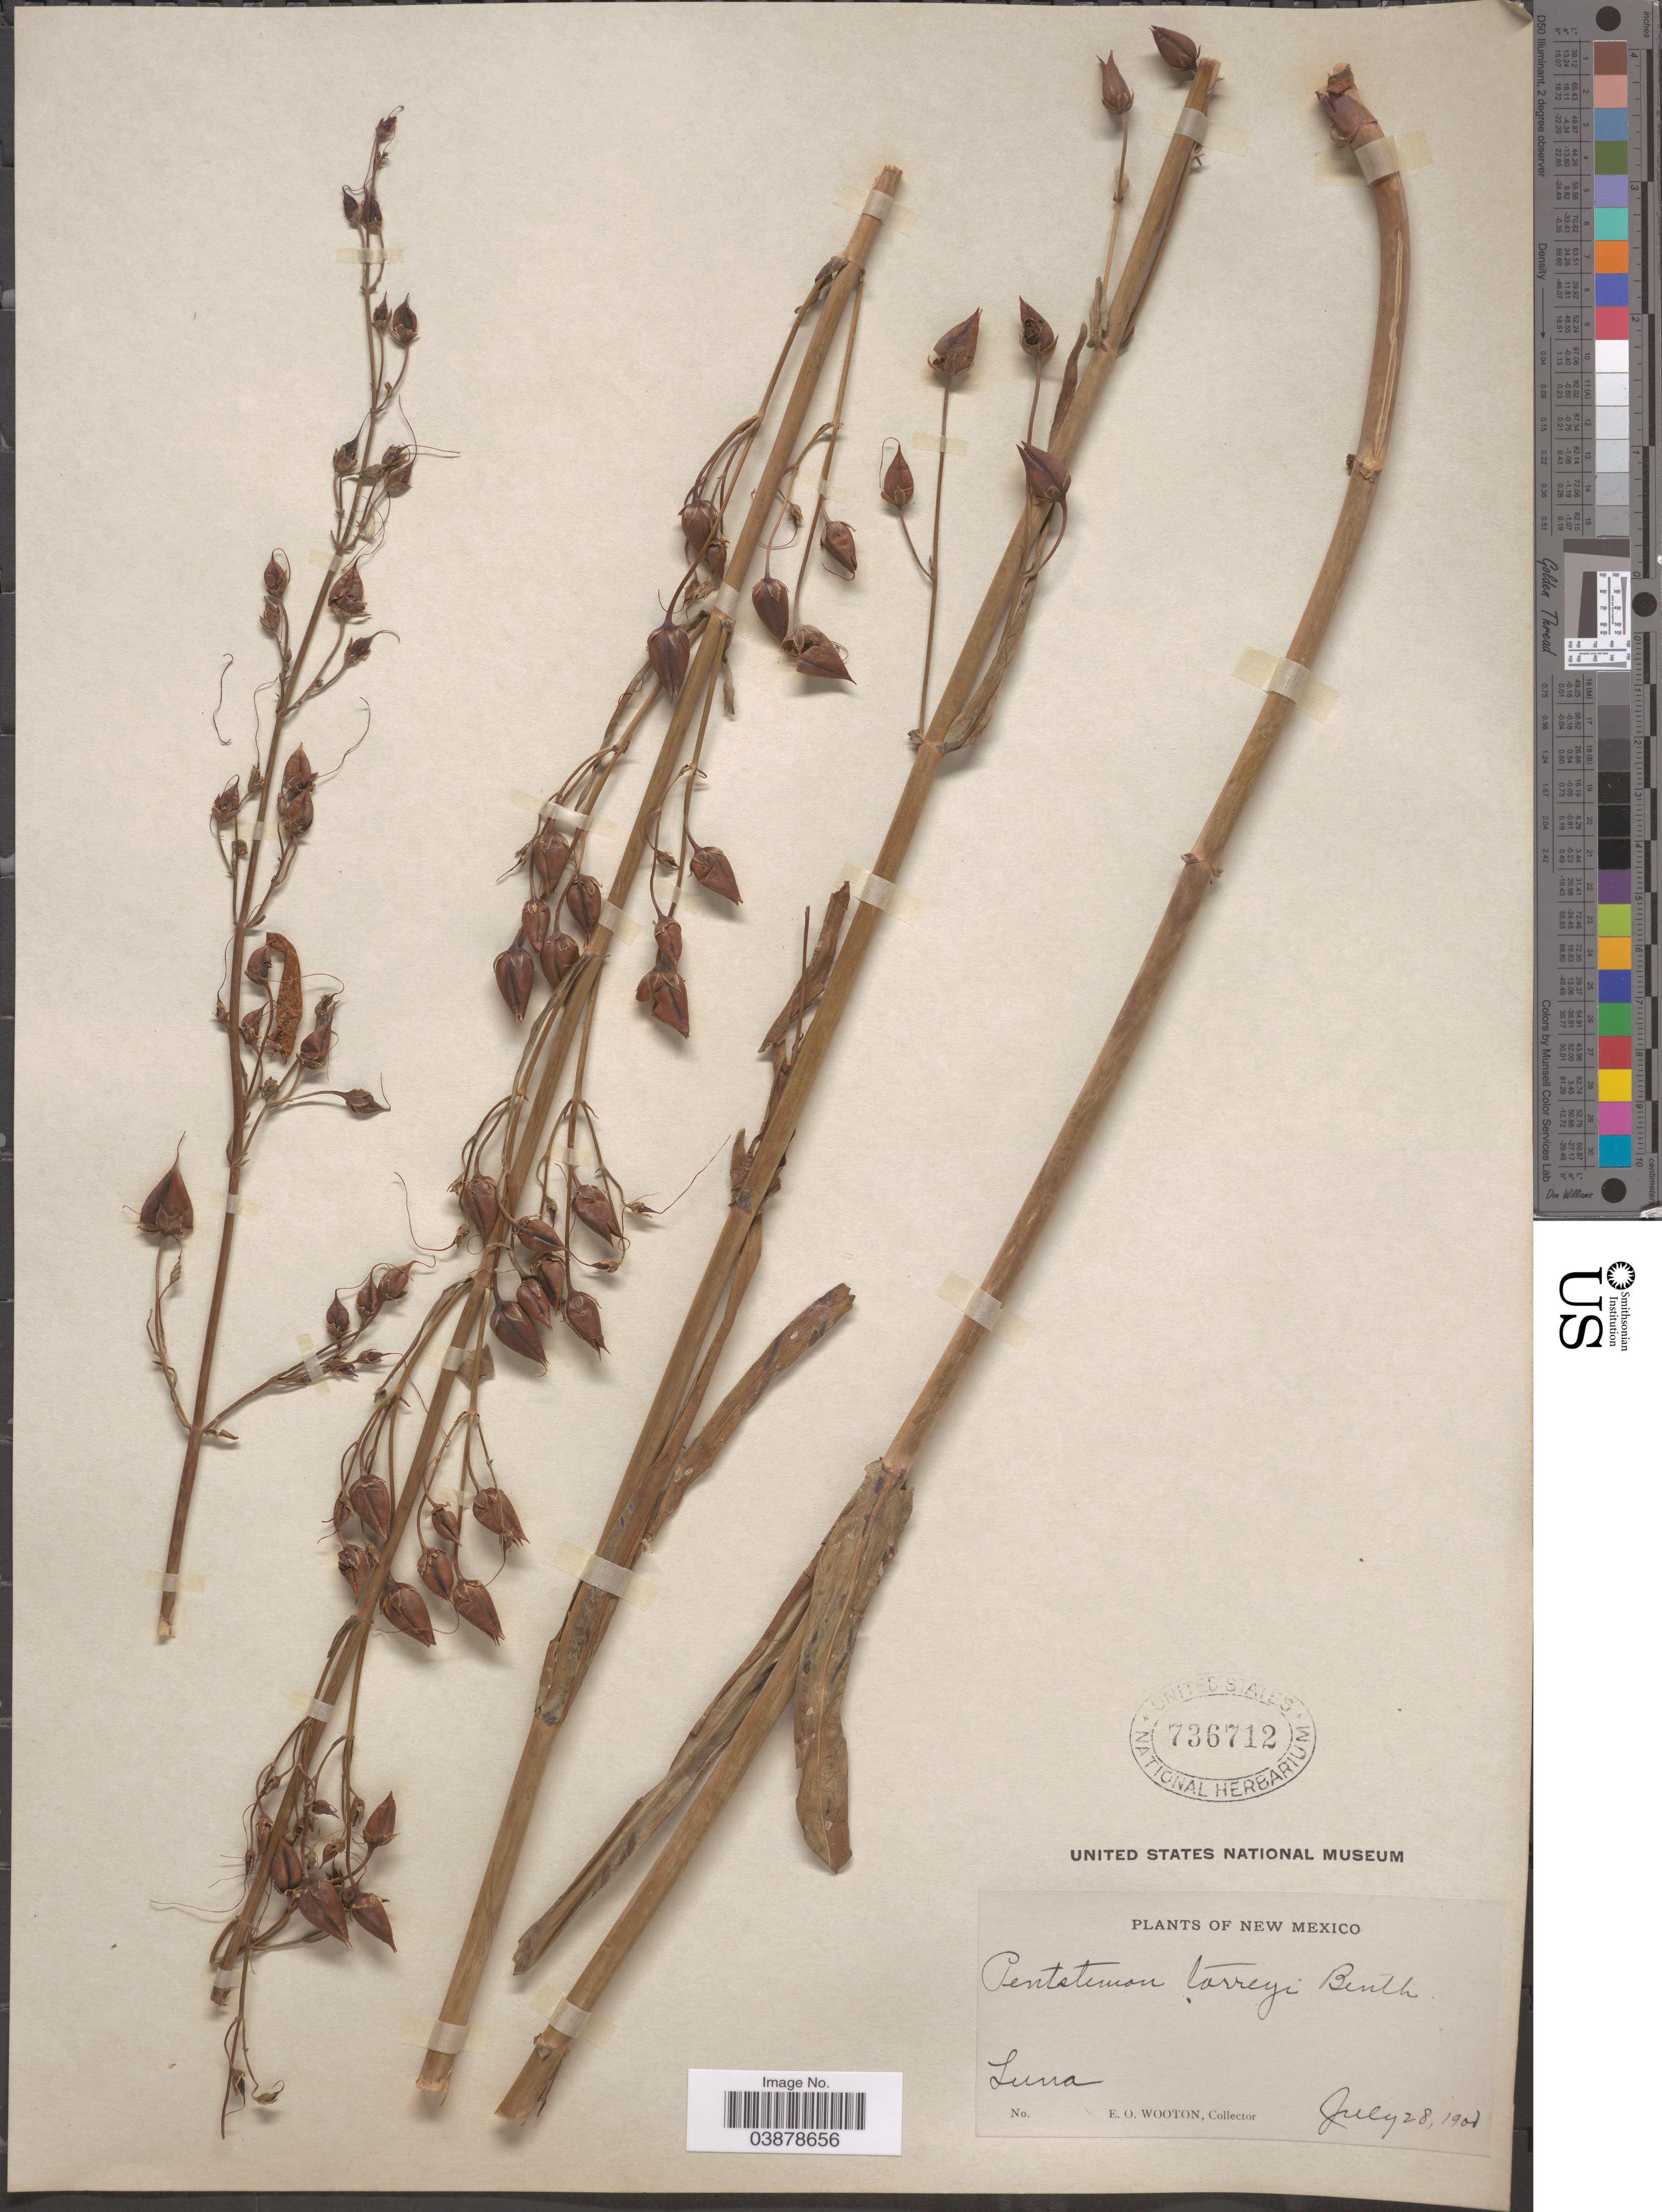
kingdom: Plantae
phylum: Tracheophyta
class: Magnoliopsida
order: Lamiales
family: Plantaginaceae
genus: Penstemon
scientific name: Penstemon torreyi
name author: Benth.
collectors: E. O. Wooton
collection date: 1901-07-28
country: United States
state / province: New Mexico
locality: Luna.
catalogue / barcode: US 736712